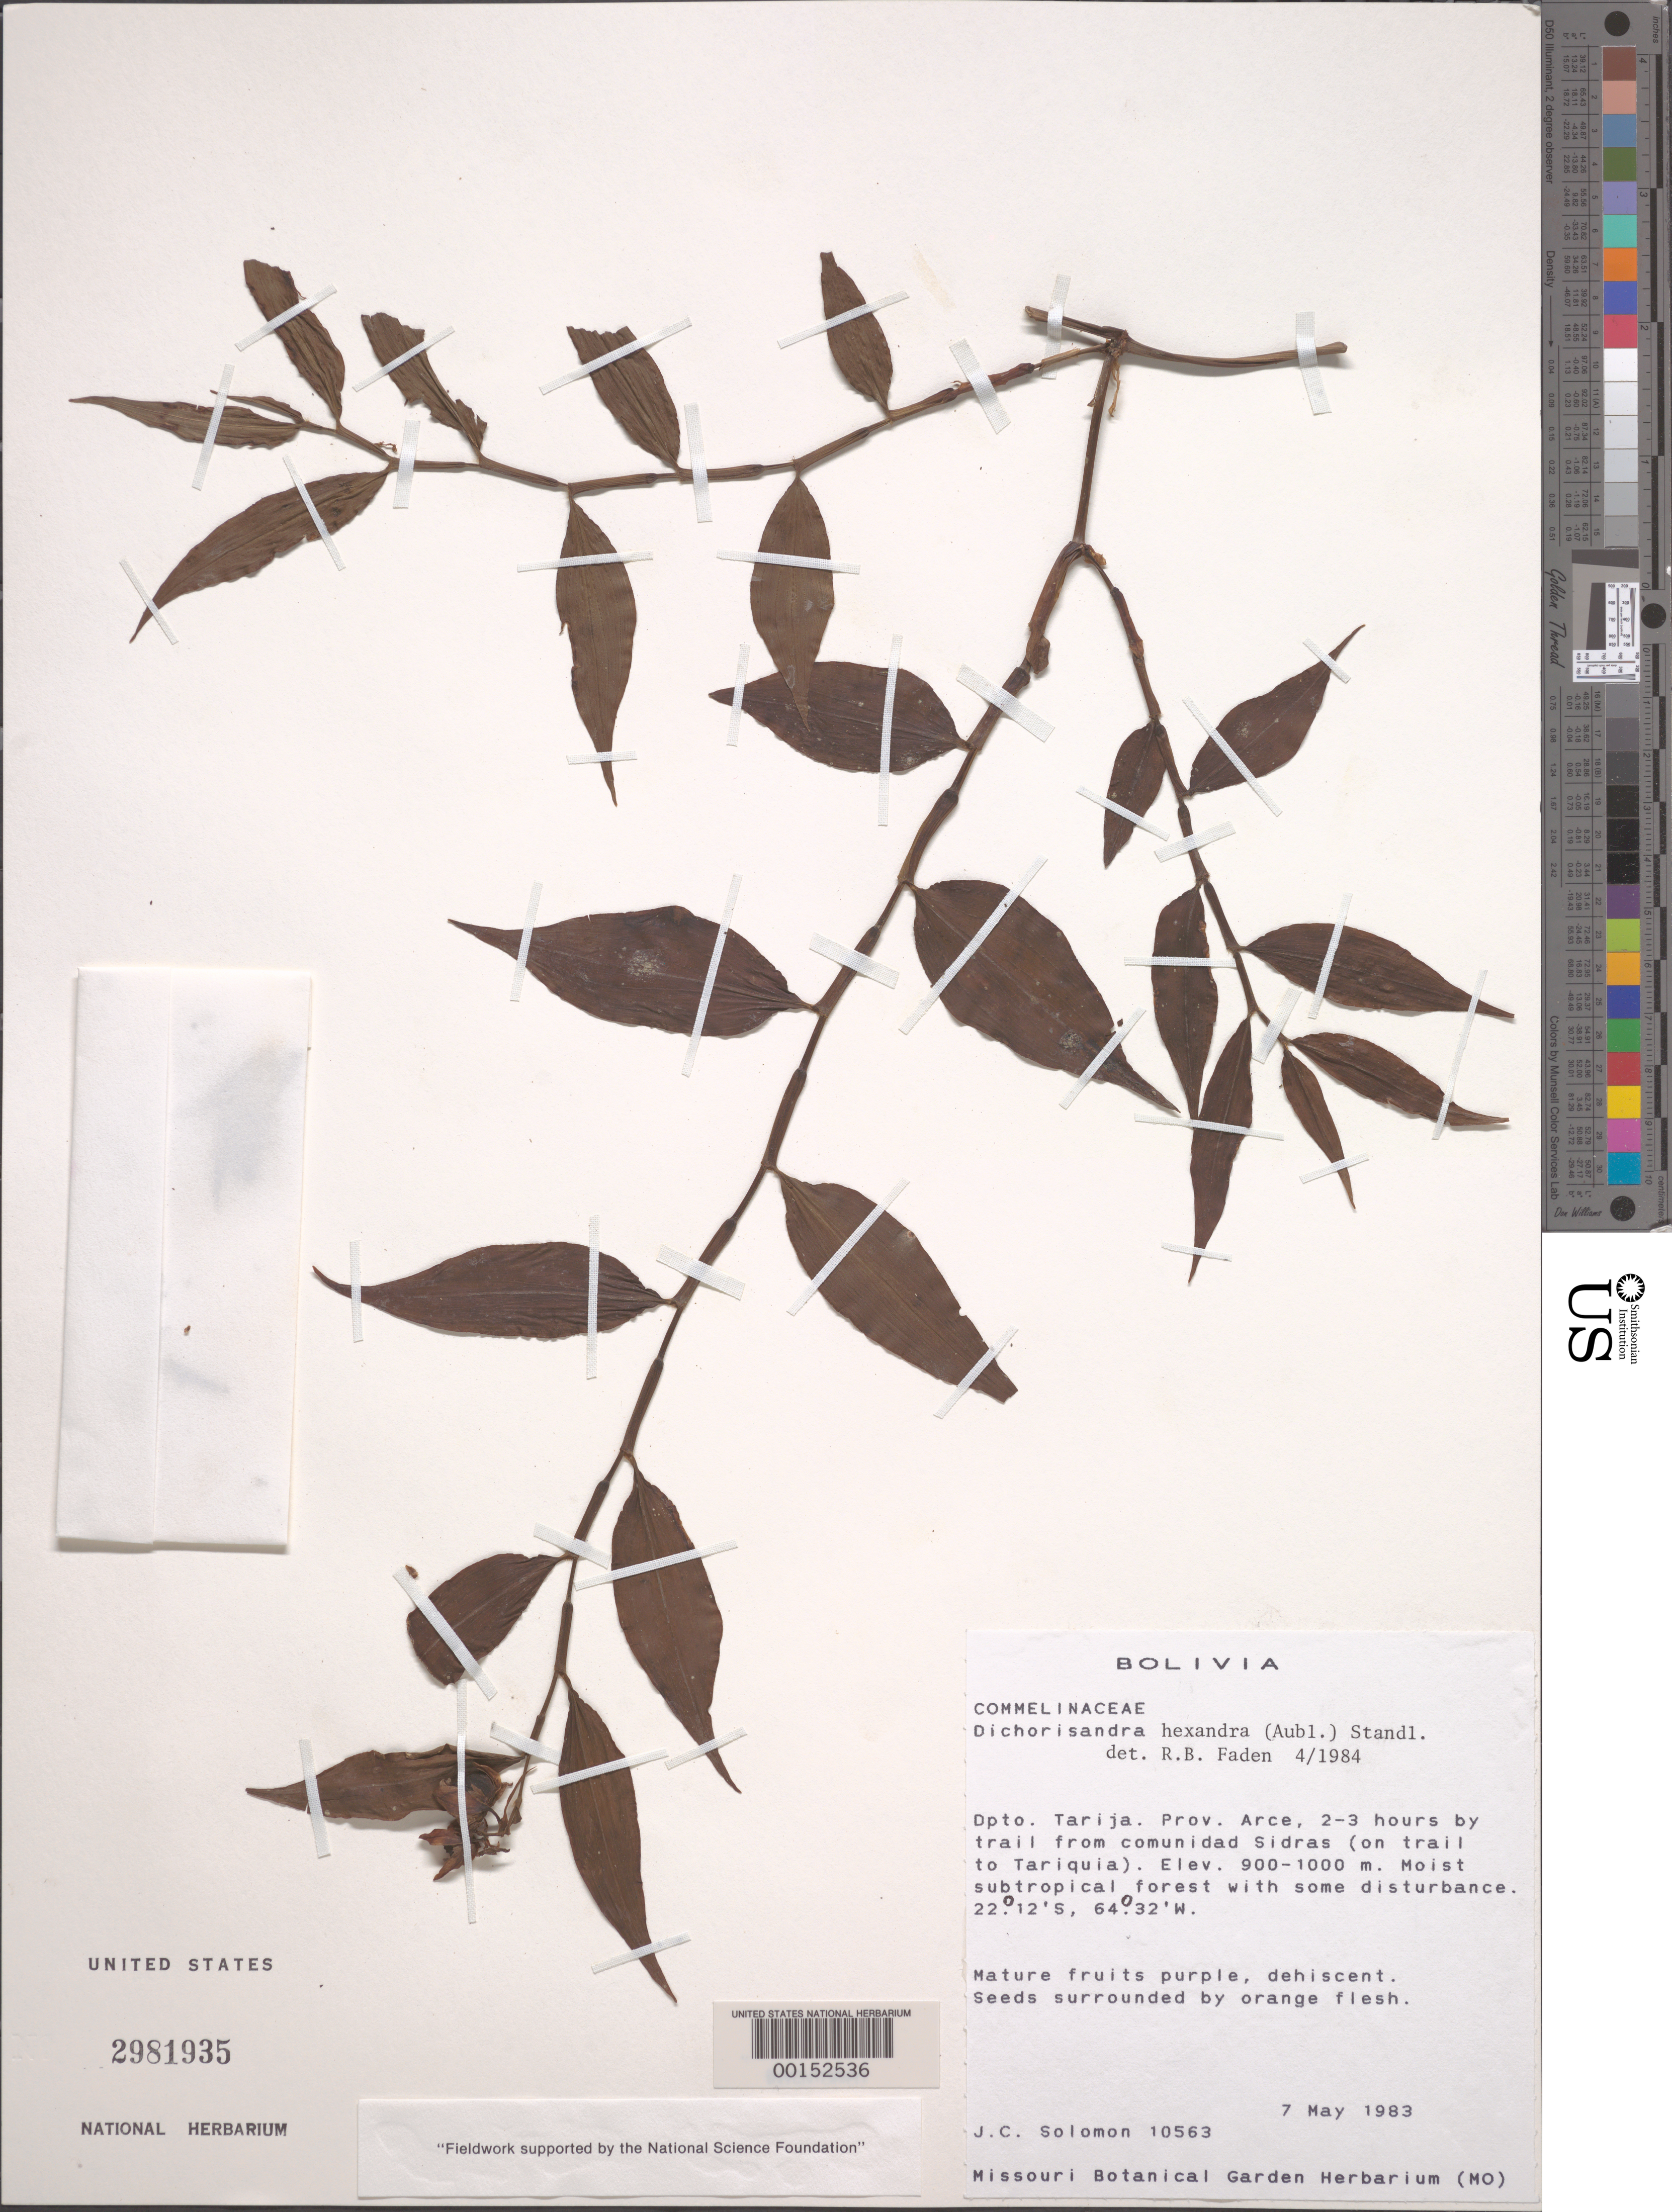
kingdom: Plantae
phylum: Tracheophyta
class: Liliopsida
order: Commelinales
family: Commelinaceae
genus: Dichorisandra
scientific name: Dichorisandra hexandra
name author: (Aubl.) Standl.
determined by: Faden, Robert B., (US), Smithsonian Institution - National Museum of Natural History (UNITED STATES)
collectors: J. C. Solomon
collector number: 10563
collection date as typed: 07 May 1983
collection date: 1983-05-07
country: Bolivia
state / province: Tarija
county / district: Arce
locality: Trail to Tariquia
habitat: Subtropical forest; trailside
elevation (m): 900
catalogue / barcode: US 2981935